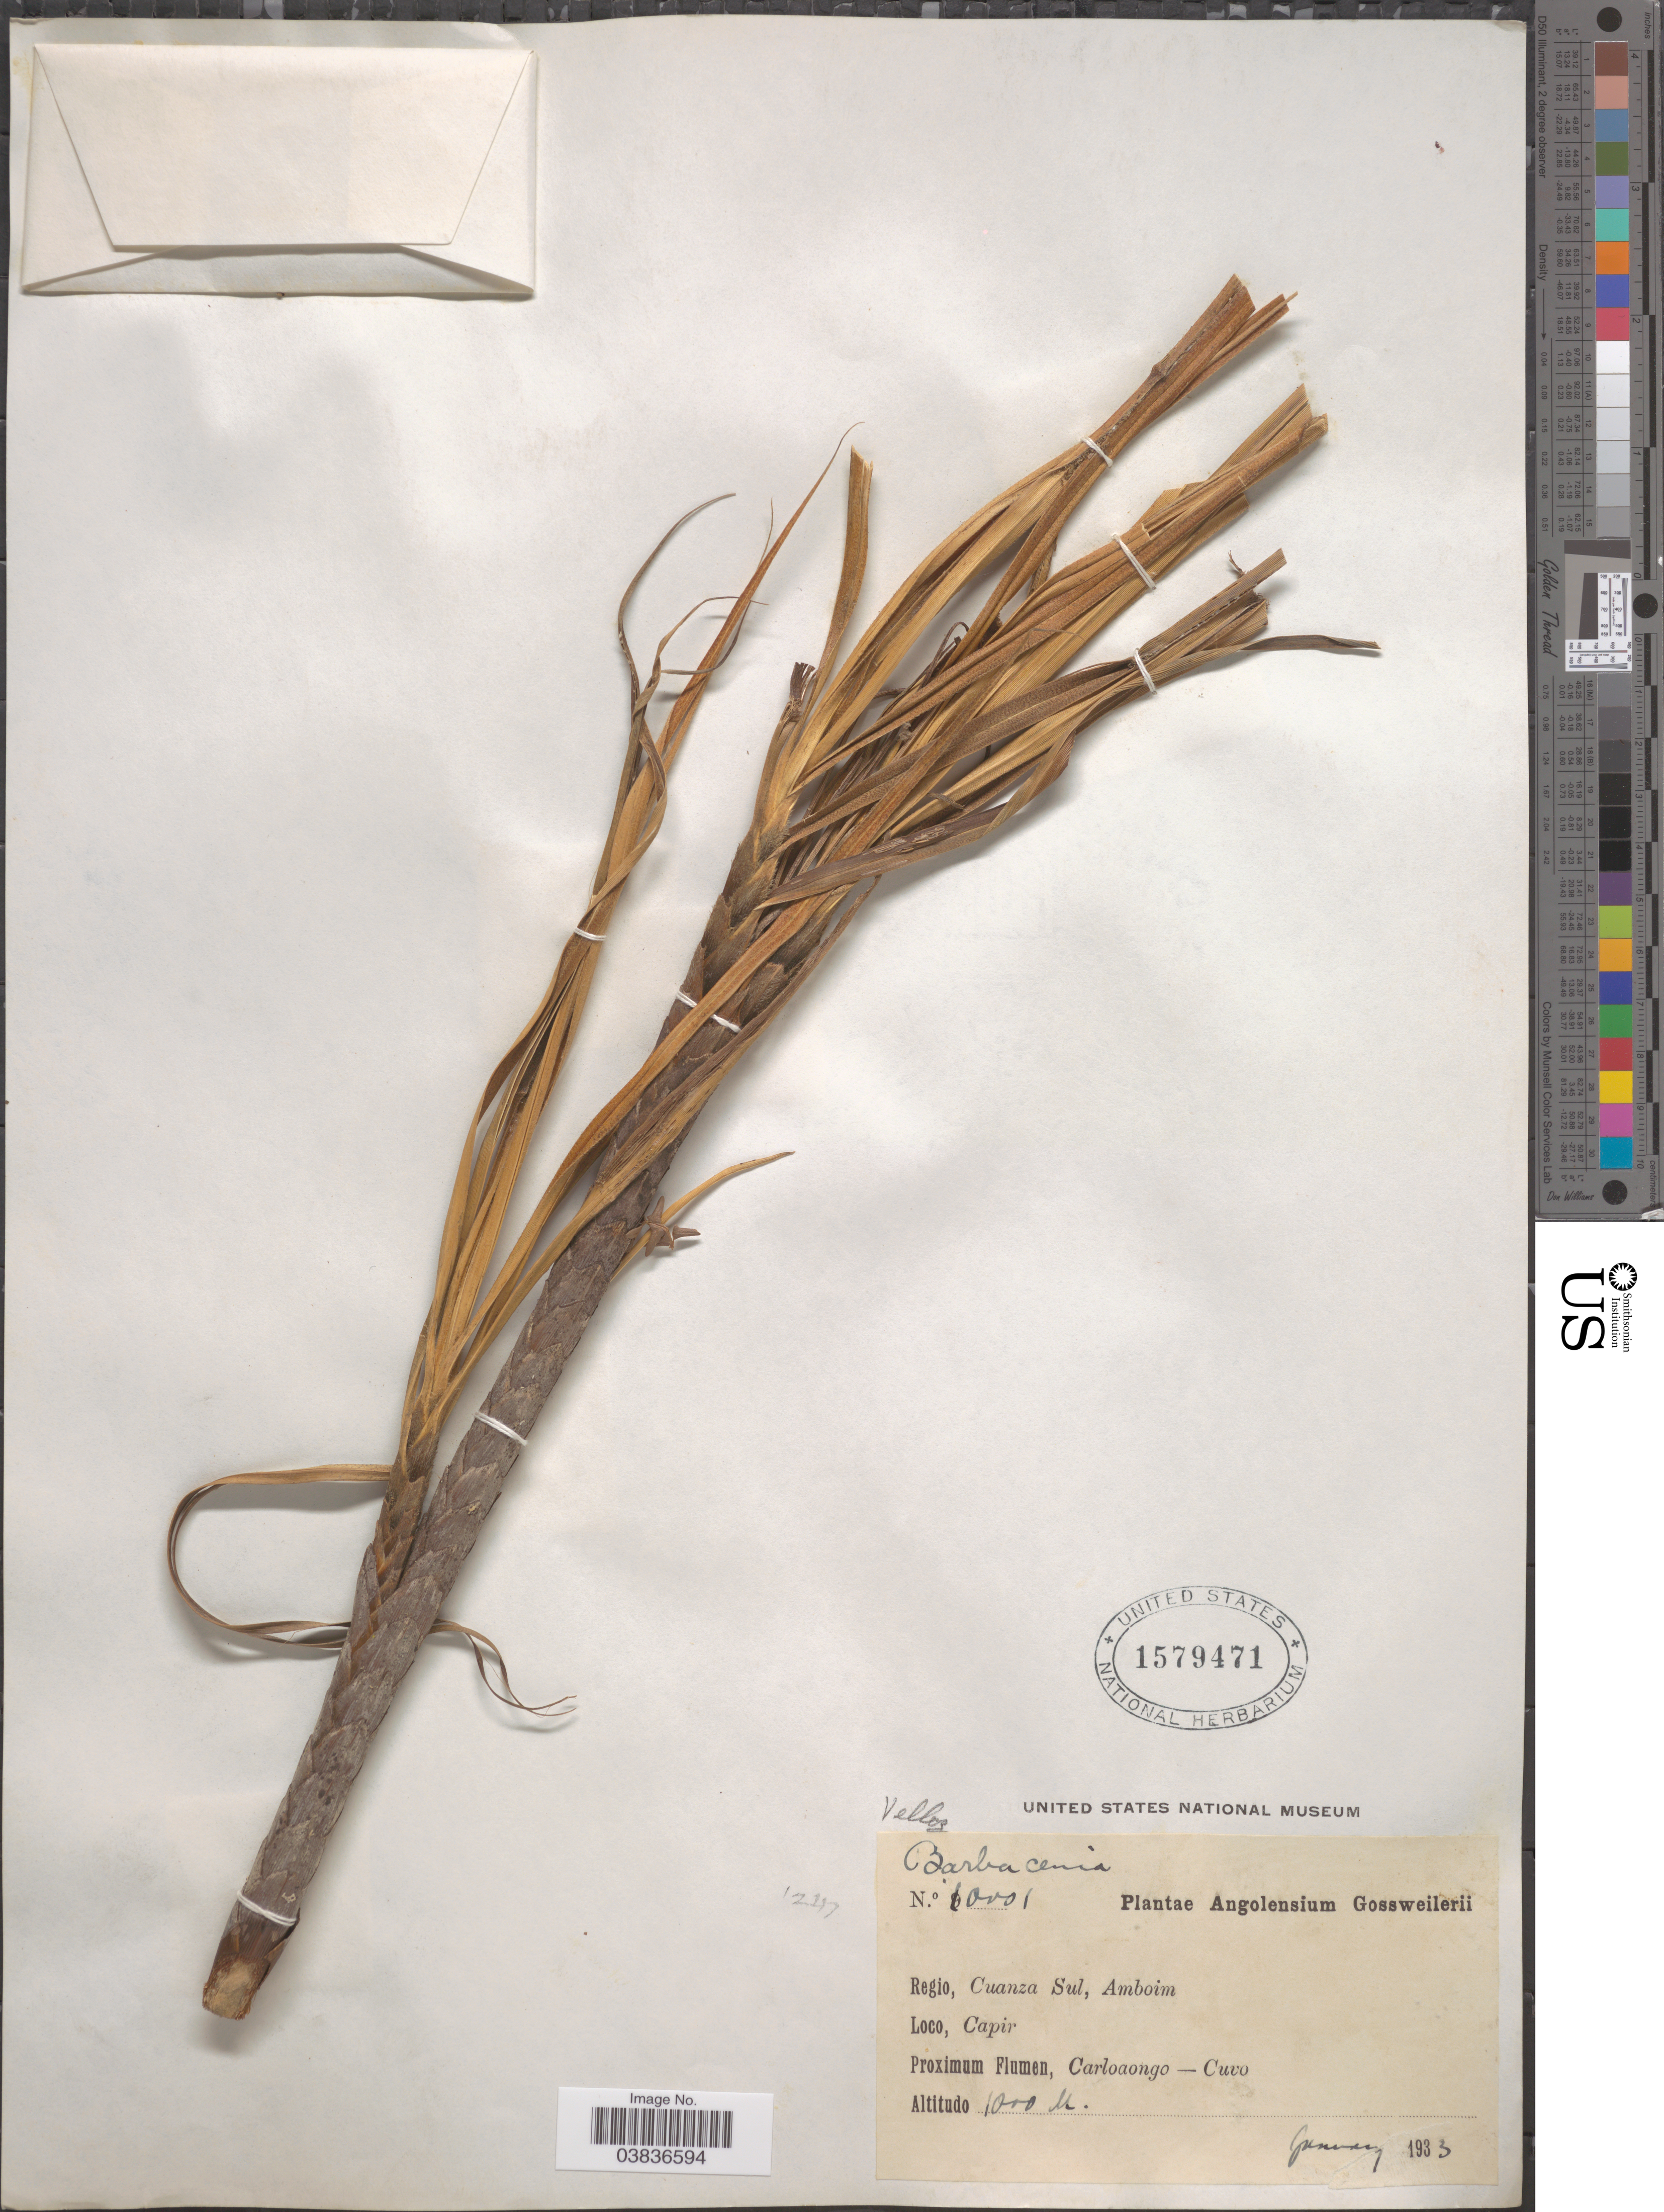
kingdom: Plantae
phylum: Tracheophyta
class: Liliopsida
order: Pandanales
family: Velloziaceae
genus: Xerophyta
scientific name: Xerophyta sp.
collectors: -. Gossweiler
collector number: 60001*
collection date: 1933-01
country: Angola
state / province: Cuanza Sul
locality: Regio, Amboim. Capir. Carloaongo - Cuvo.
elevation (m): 1000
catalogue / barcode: US 1579471